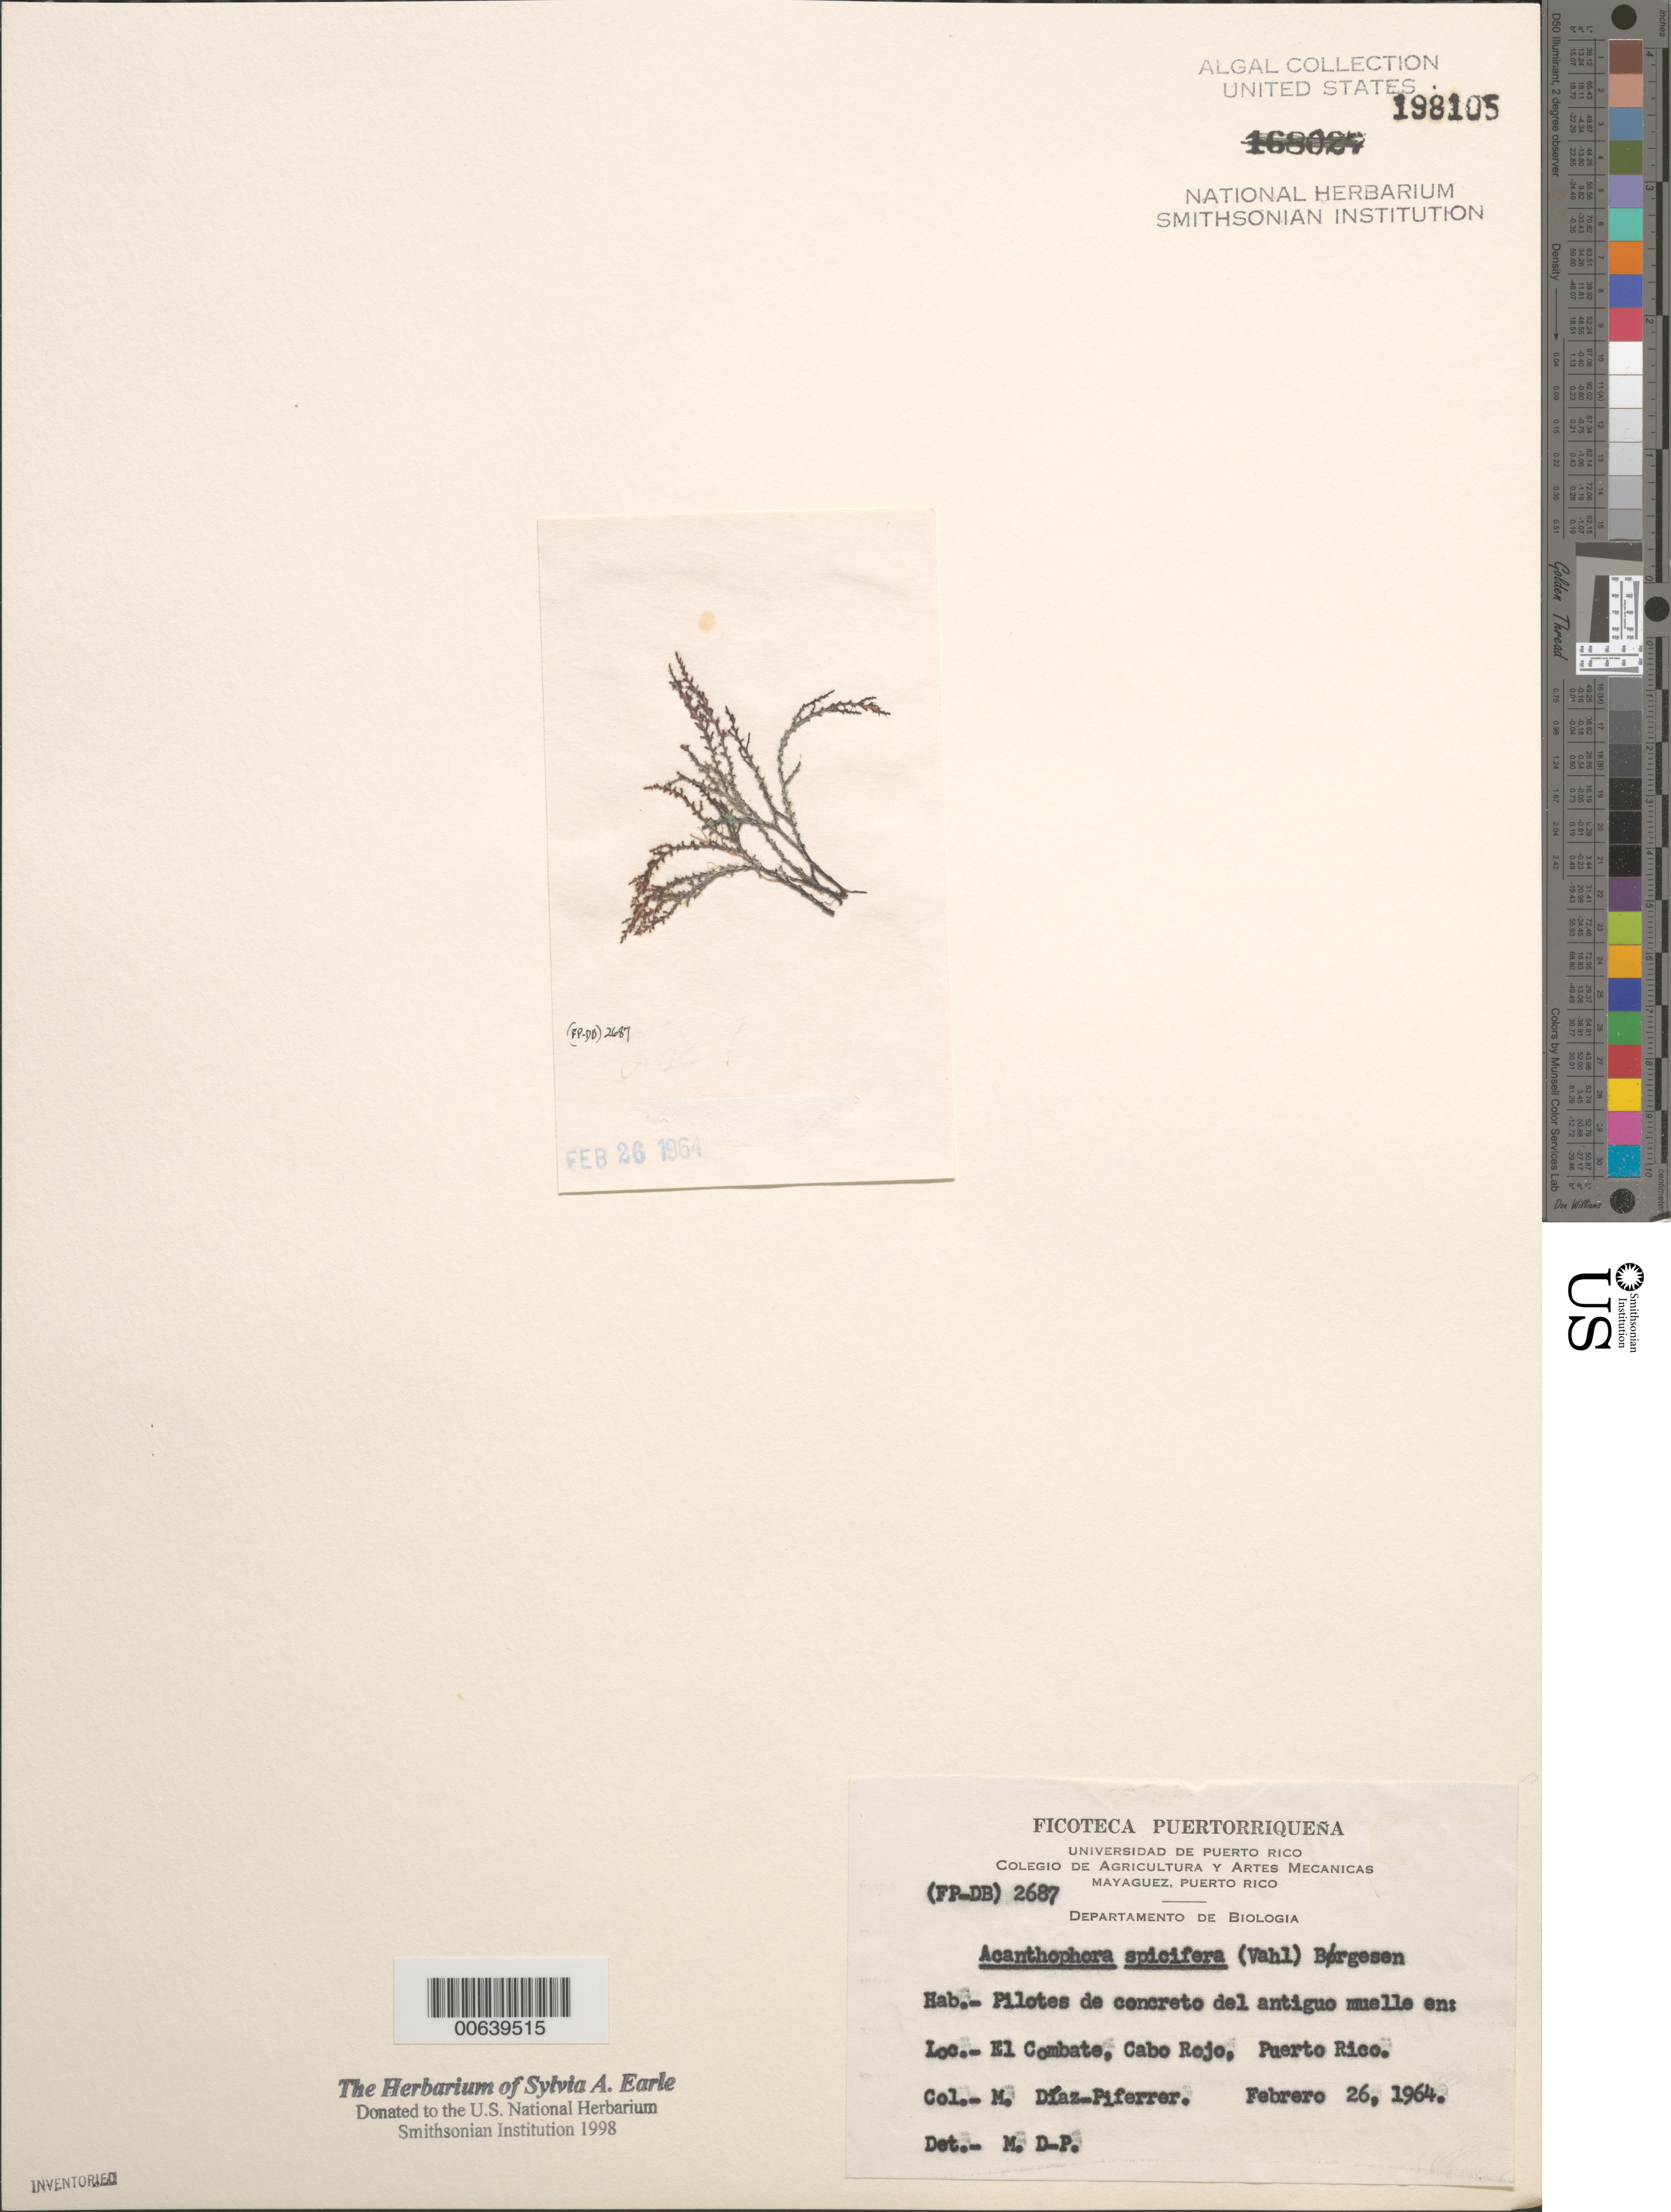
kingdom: Plantae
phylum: Rhodophyta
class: Florideophyceae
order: Ceramiales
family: Rhodomelaceae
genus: Acanthophora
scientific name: Acanthophora spicifera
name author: (Vahl) Børgesen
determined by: Diaz-Piferrer, M.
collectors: M. Diaz-Piferrer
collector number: (fp-db) 2687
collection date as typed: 26 Nov 1964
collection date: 1964-11-26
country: Puerto Rico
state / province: Cabo Rojo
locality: El combate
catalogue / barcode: US 198105